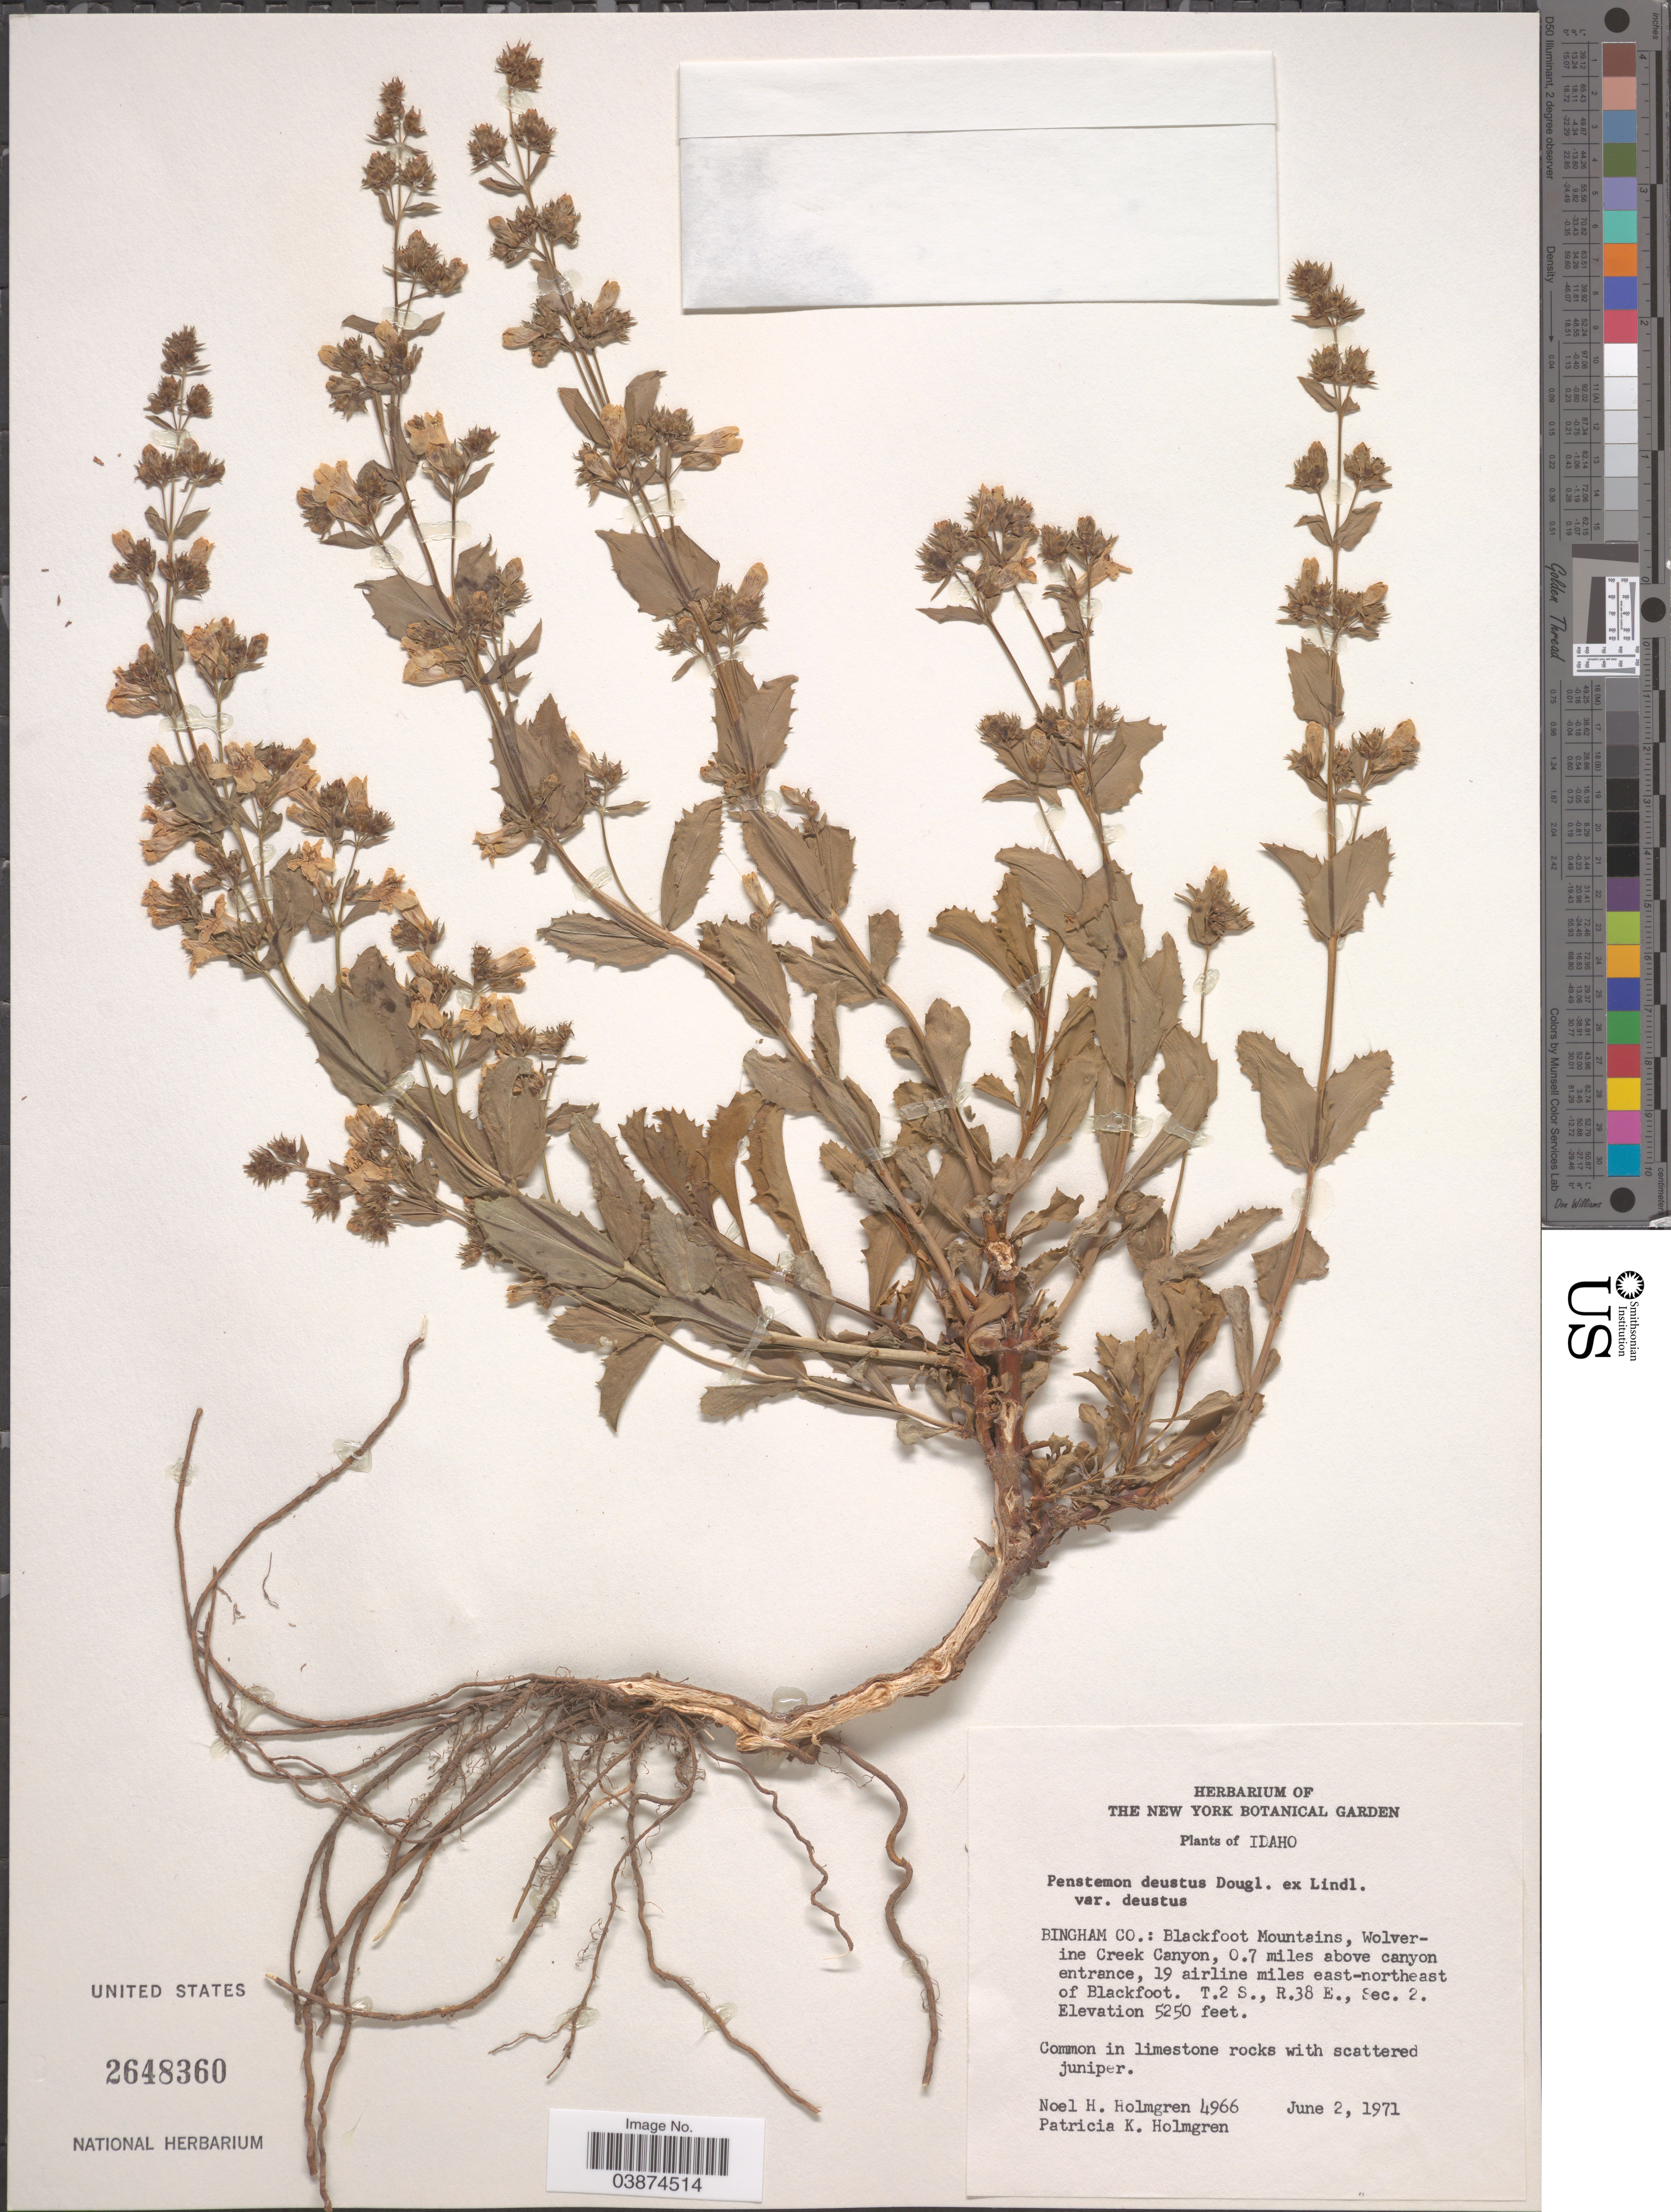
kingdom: Plantae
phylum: Tracheophyta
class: Magnoliopsida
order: Lamiales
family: Plantaginaceae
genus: Penstemon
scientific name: Penstemon deustus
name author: Douglas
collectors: N. H. Holmgren & P. K. Holmgren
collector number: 4966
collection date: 1971-06-02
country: United States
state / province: Idaho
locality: Bingham Co.: Blackfoot Mountains, Wolverine Creek Canyon, 0.7 miles above cnayon entrance, 19 airline miles east-norteast of Blackfoot. T.2 S., R.38 E., Sec. 2.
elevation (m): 1600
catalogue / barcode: US 2648360